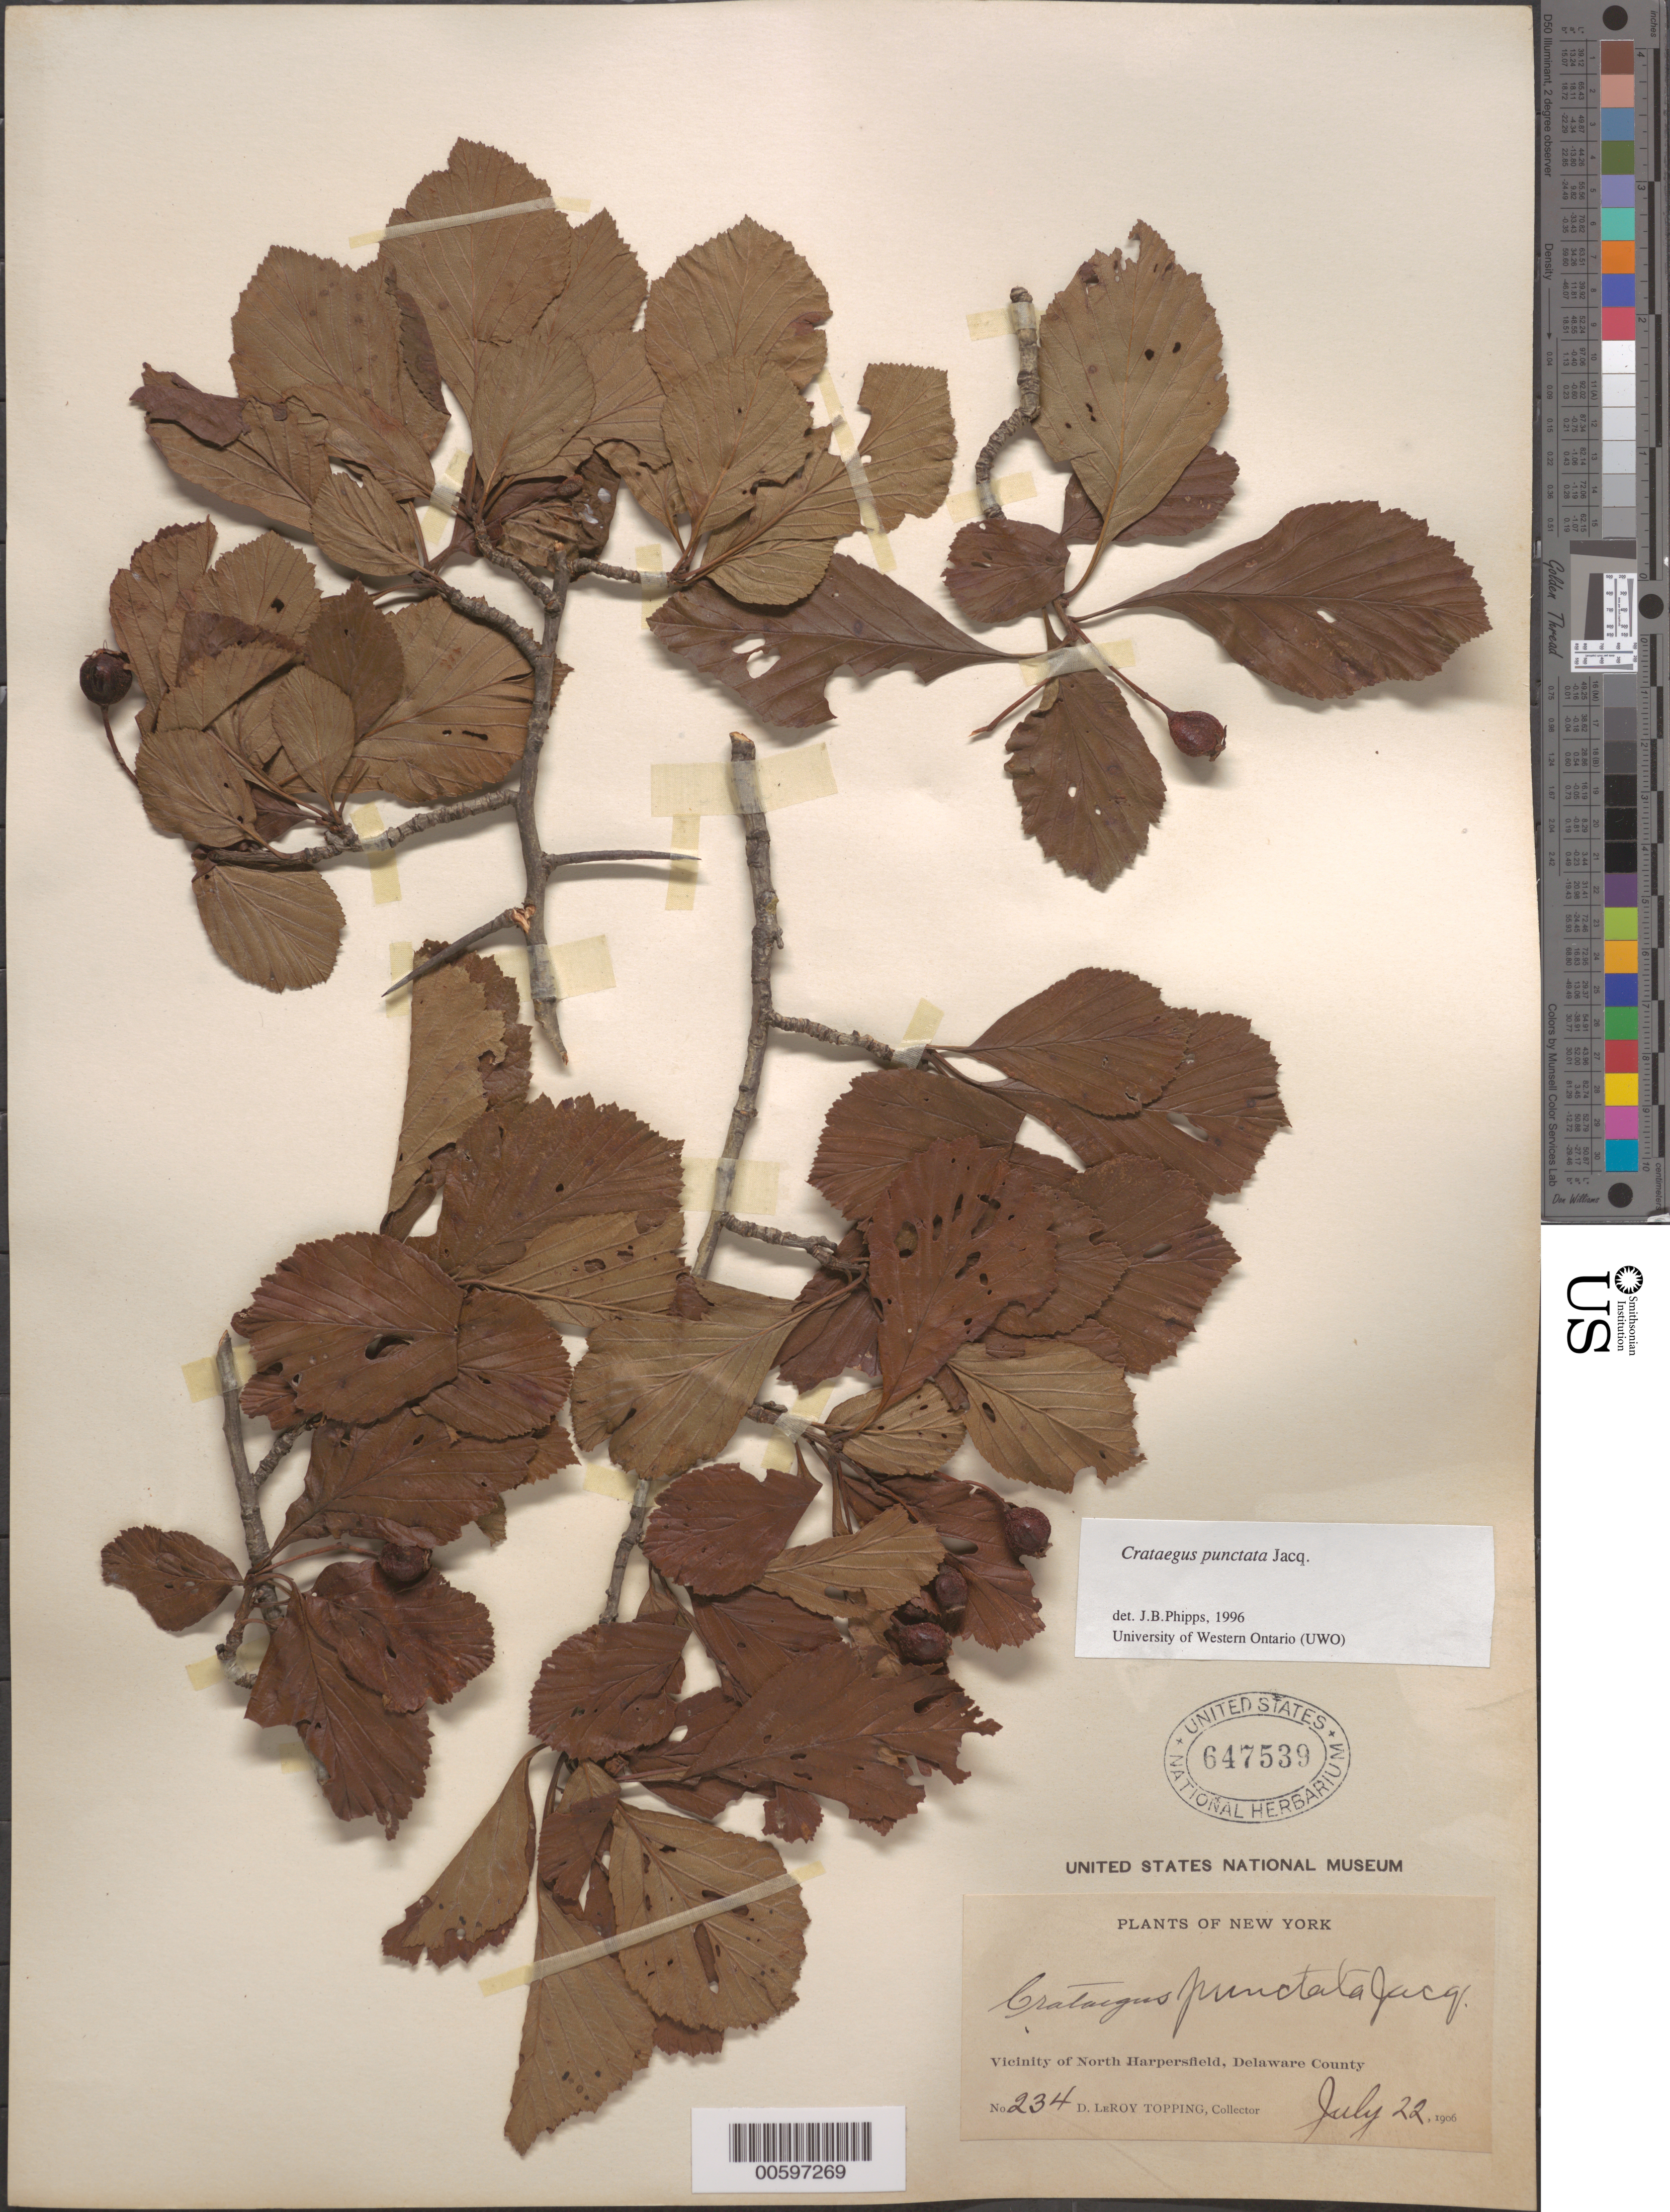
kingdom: Plantae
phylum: Tracheophyta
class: Magnoliopsida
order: Rosales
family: Rosaceae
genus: Crataegus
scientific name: Crataegus punctata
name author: Jacq.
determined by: Phipps, James B., (UWO), University of Western Ontario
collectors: D. L. Topping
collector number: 234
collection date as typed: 22 Jul 1906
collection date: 1906-07-22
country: United States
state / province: New York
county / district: Delaware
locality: Vicinity of North Harpersfield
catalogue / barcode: US 647539